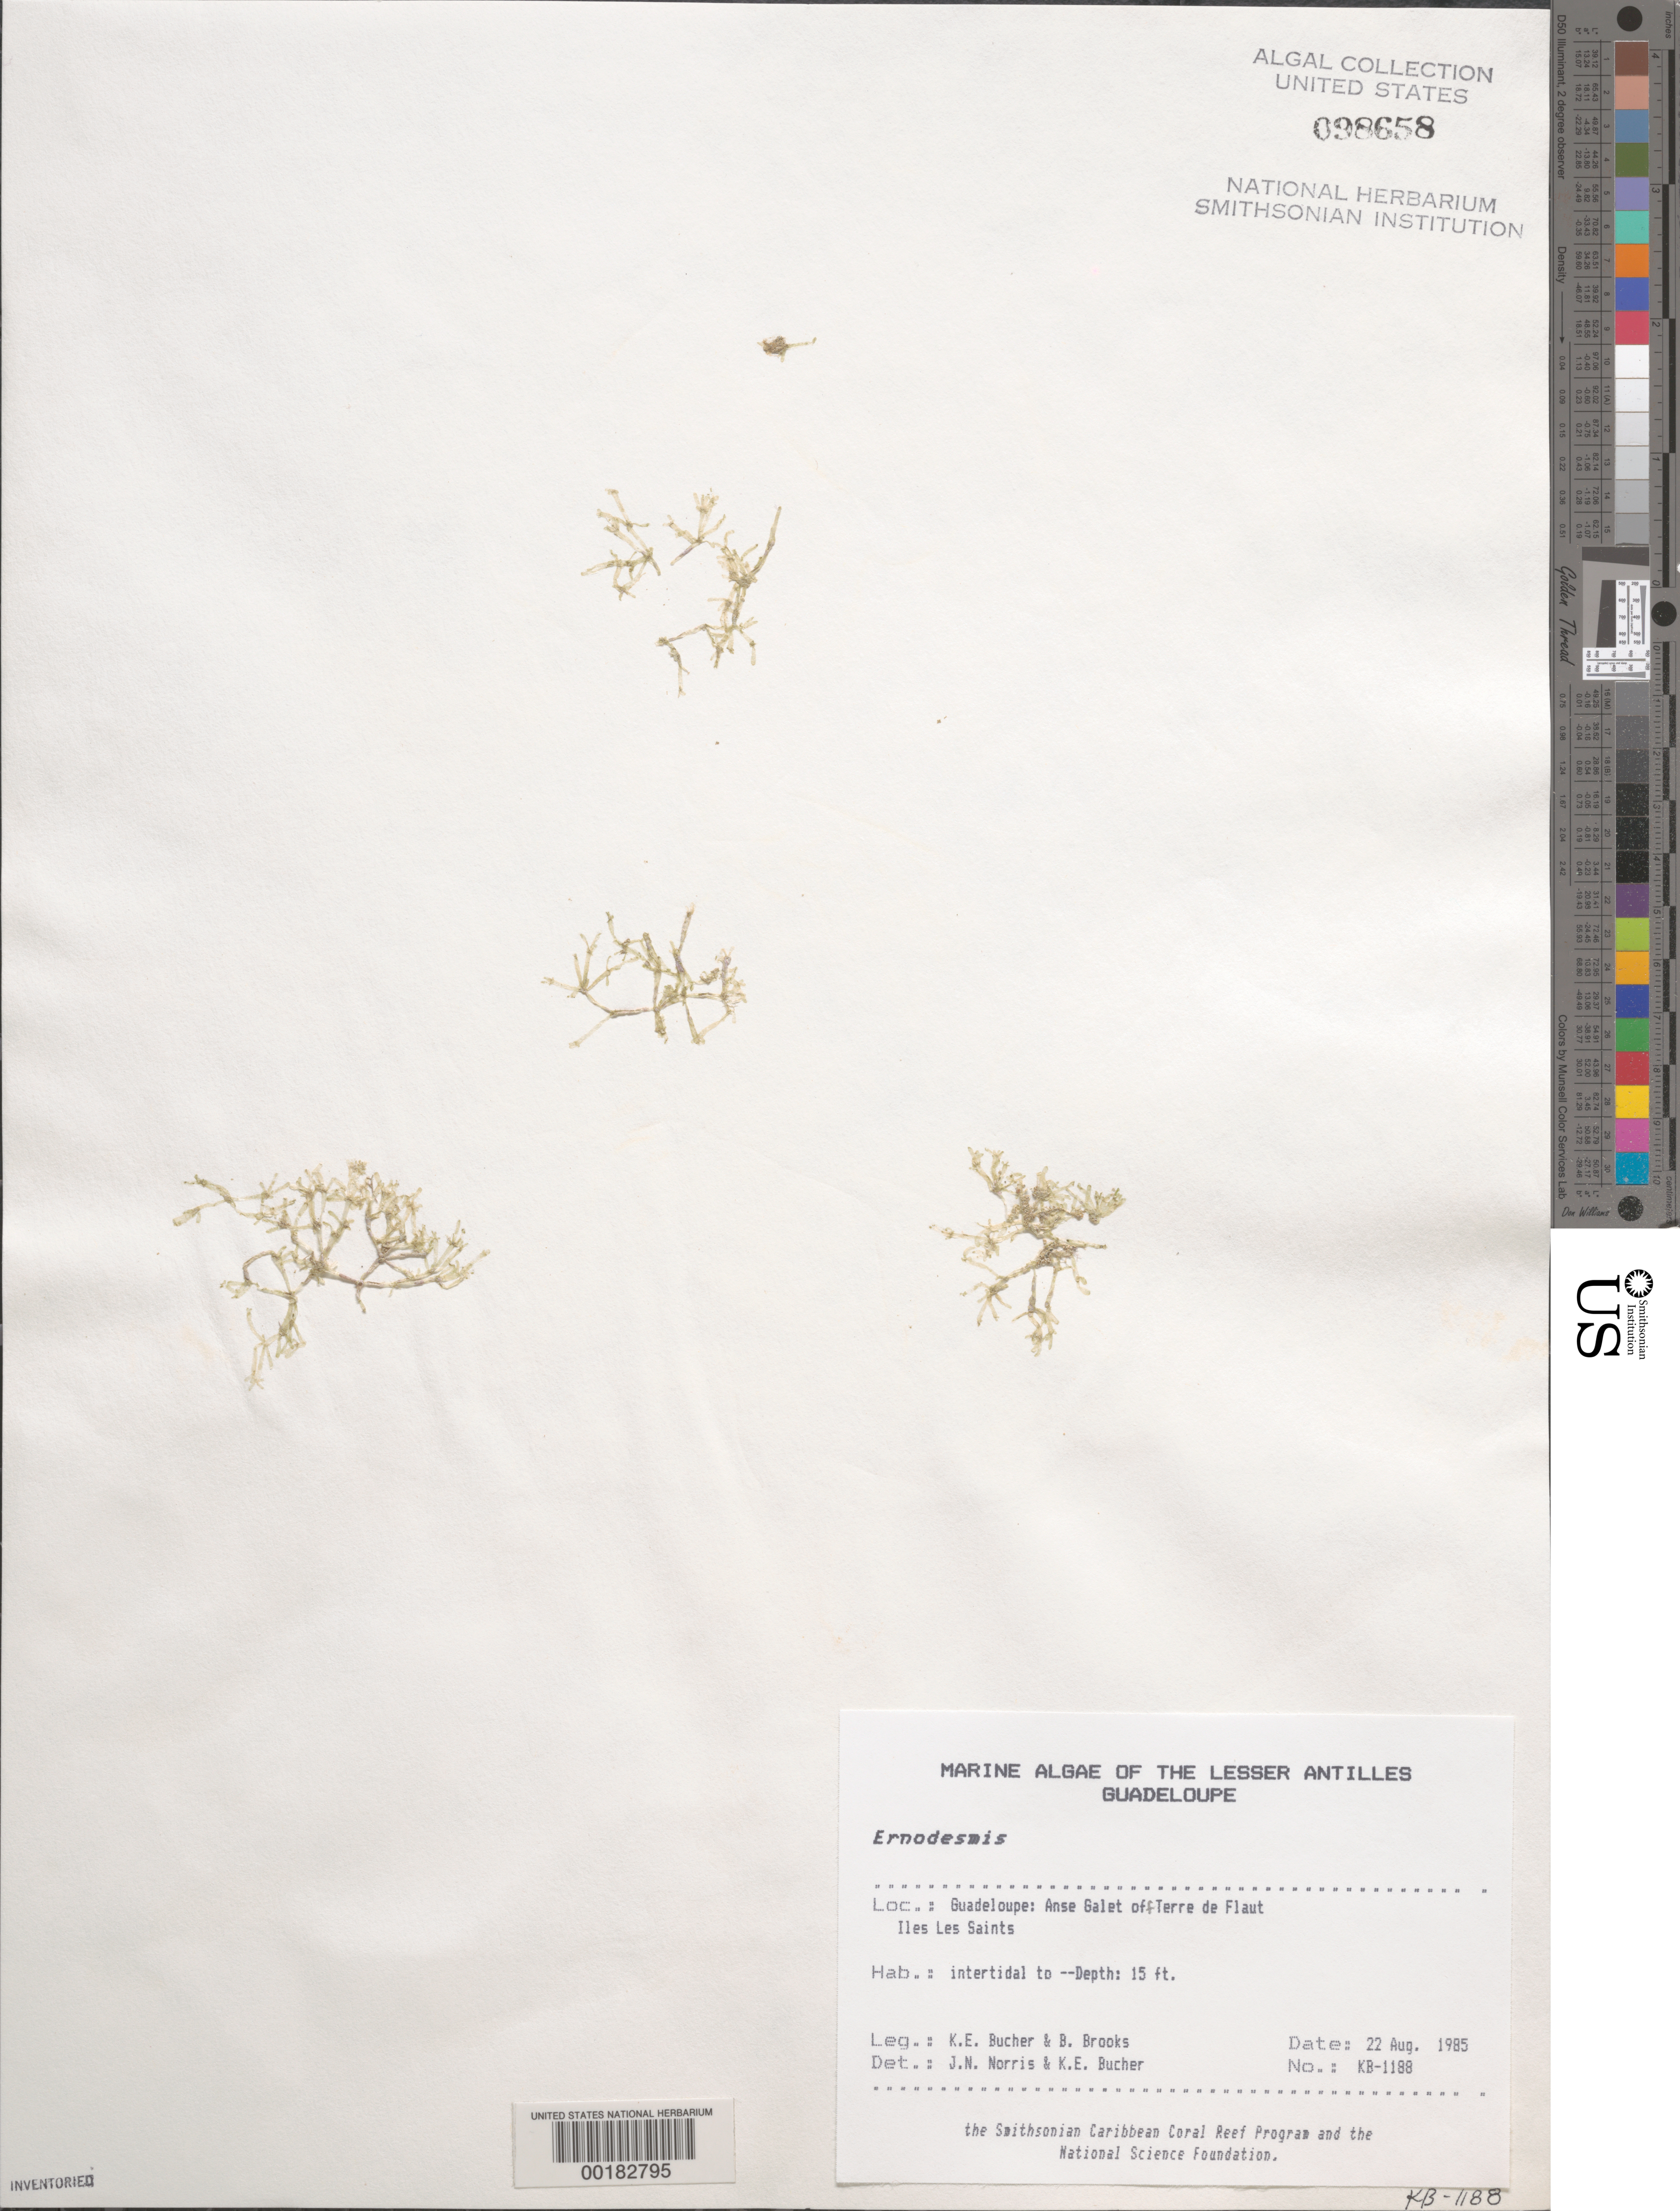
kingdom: Plantae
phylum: Chlorophyta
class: Ulvophyceae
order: Siphonocladales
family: Siphonocladaceae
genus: Ernodesmis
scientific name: Ernodesmis sp.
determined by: Norris, J. N.; Bucher, K. E.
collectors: K. E. Bucher & B. Brooks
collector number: Kb-1188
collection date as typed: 22 Aug 1985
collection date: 1985-08-22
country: Guadeloupe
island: Iles des Saintes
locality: Anse Galet off Terre de Flaut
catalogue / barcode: US 98658